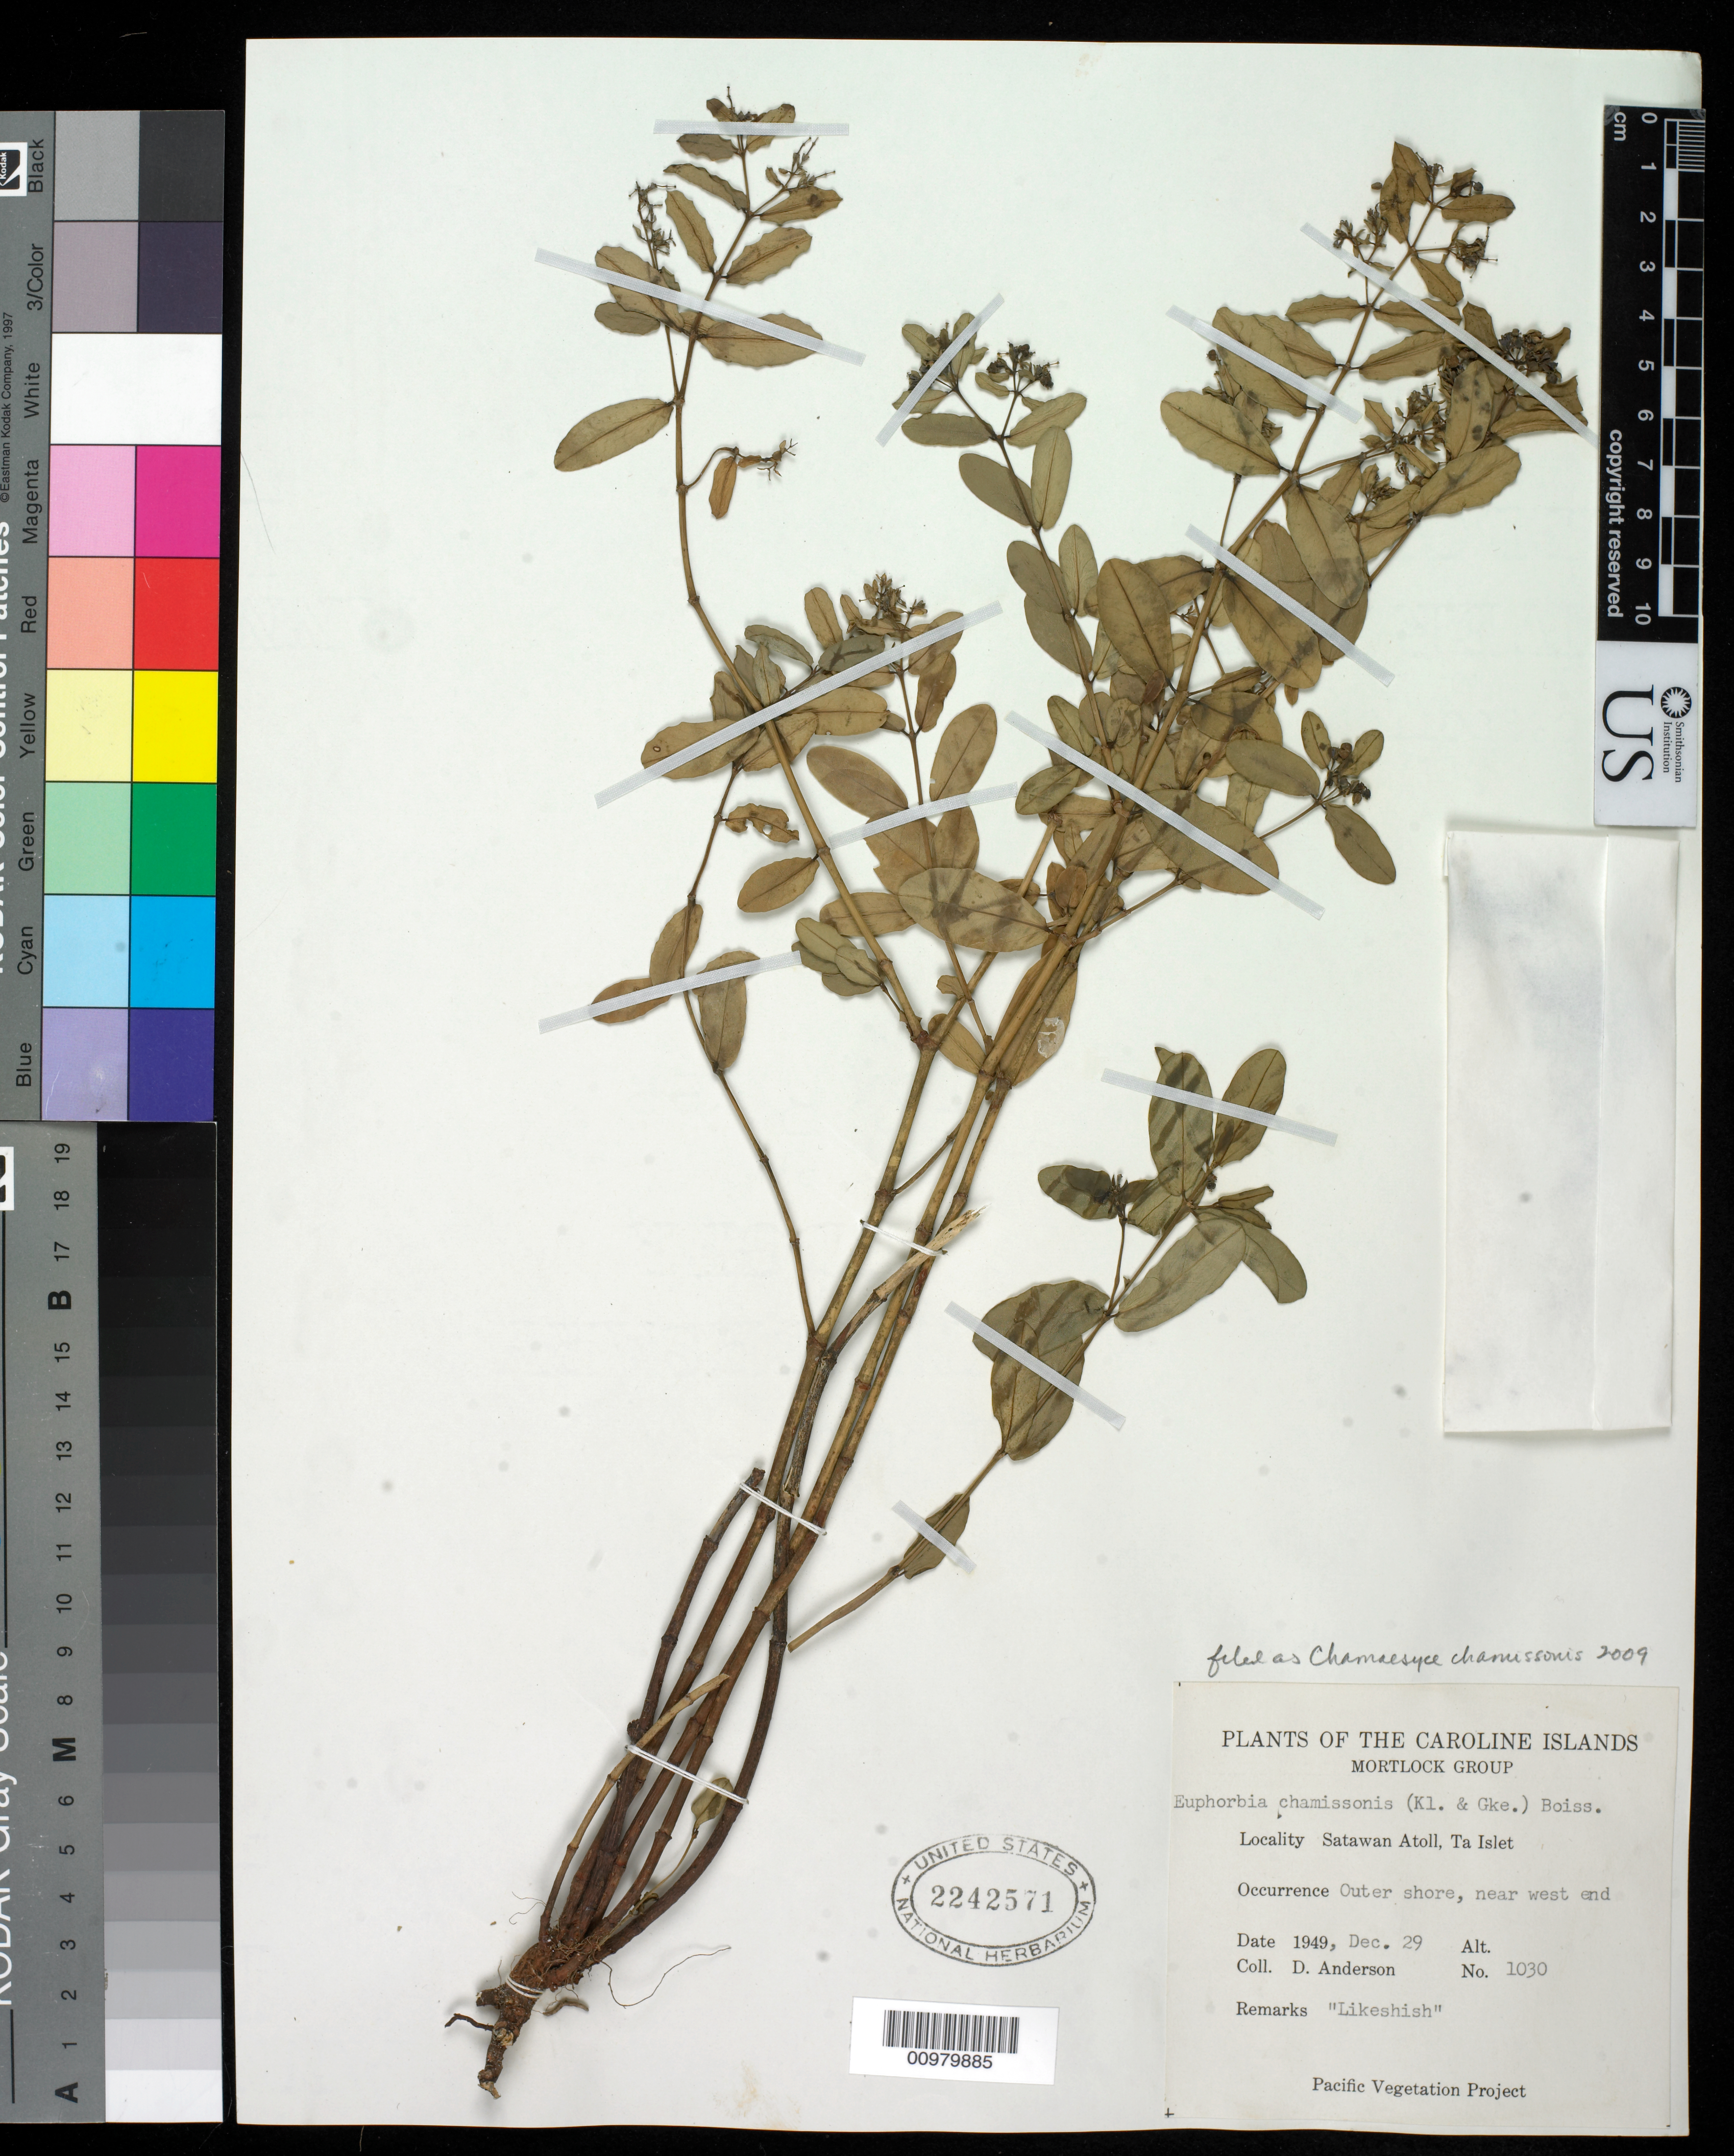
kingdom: Plantae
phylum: Tracheophyta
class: Magnoliopsida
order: Malpighiales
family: Euphorbiaceae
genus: Euphorbia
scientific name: Euphorbia chamissonis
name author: (Klotzsch ex Klotzsch & Garcke) Boiss.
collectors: D. Anderson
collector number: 1030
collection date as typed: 29 Dec 1949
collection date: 1949-12-29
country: Micronesia, Federated States of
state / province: Truk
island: Satawan Atoll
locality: The Caroline Is., Ta Islet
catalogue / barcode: US 2242571